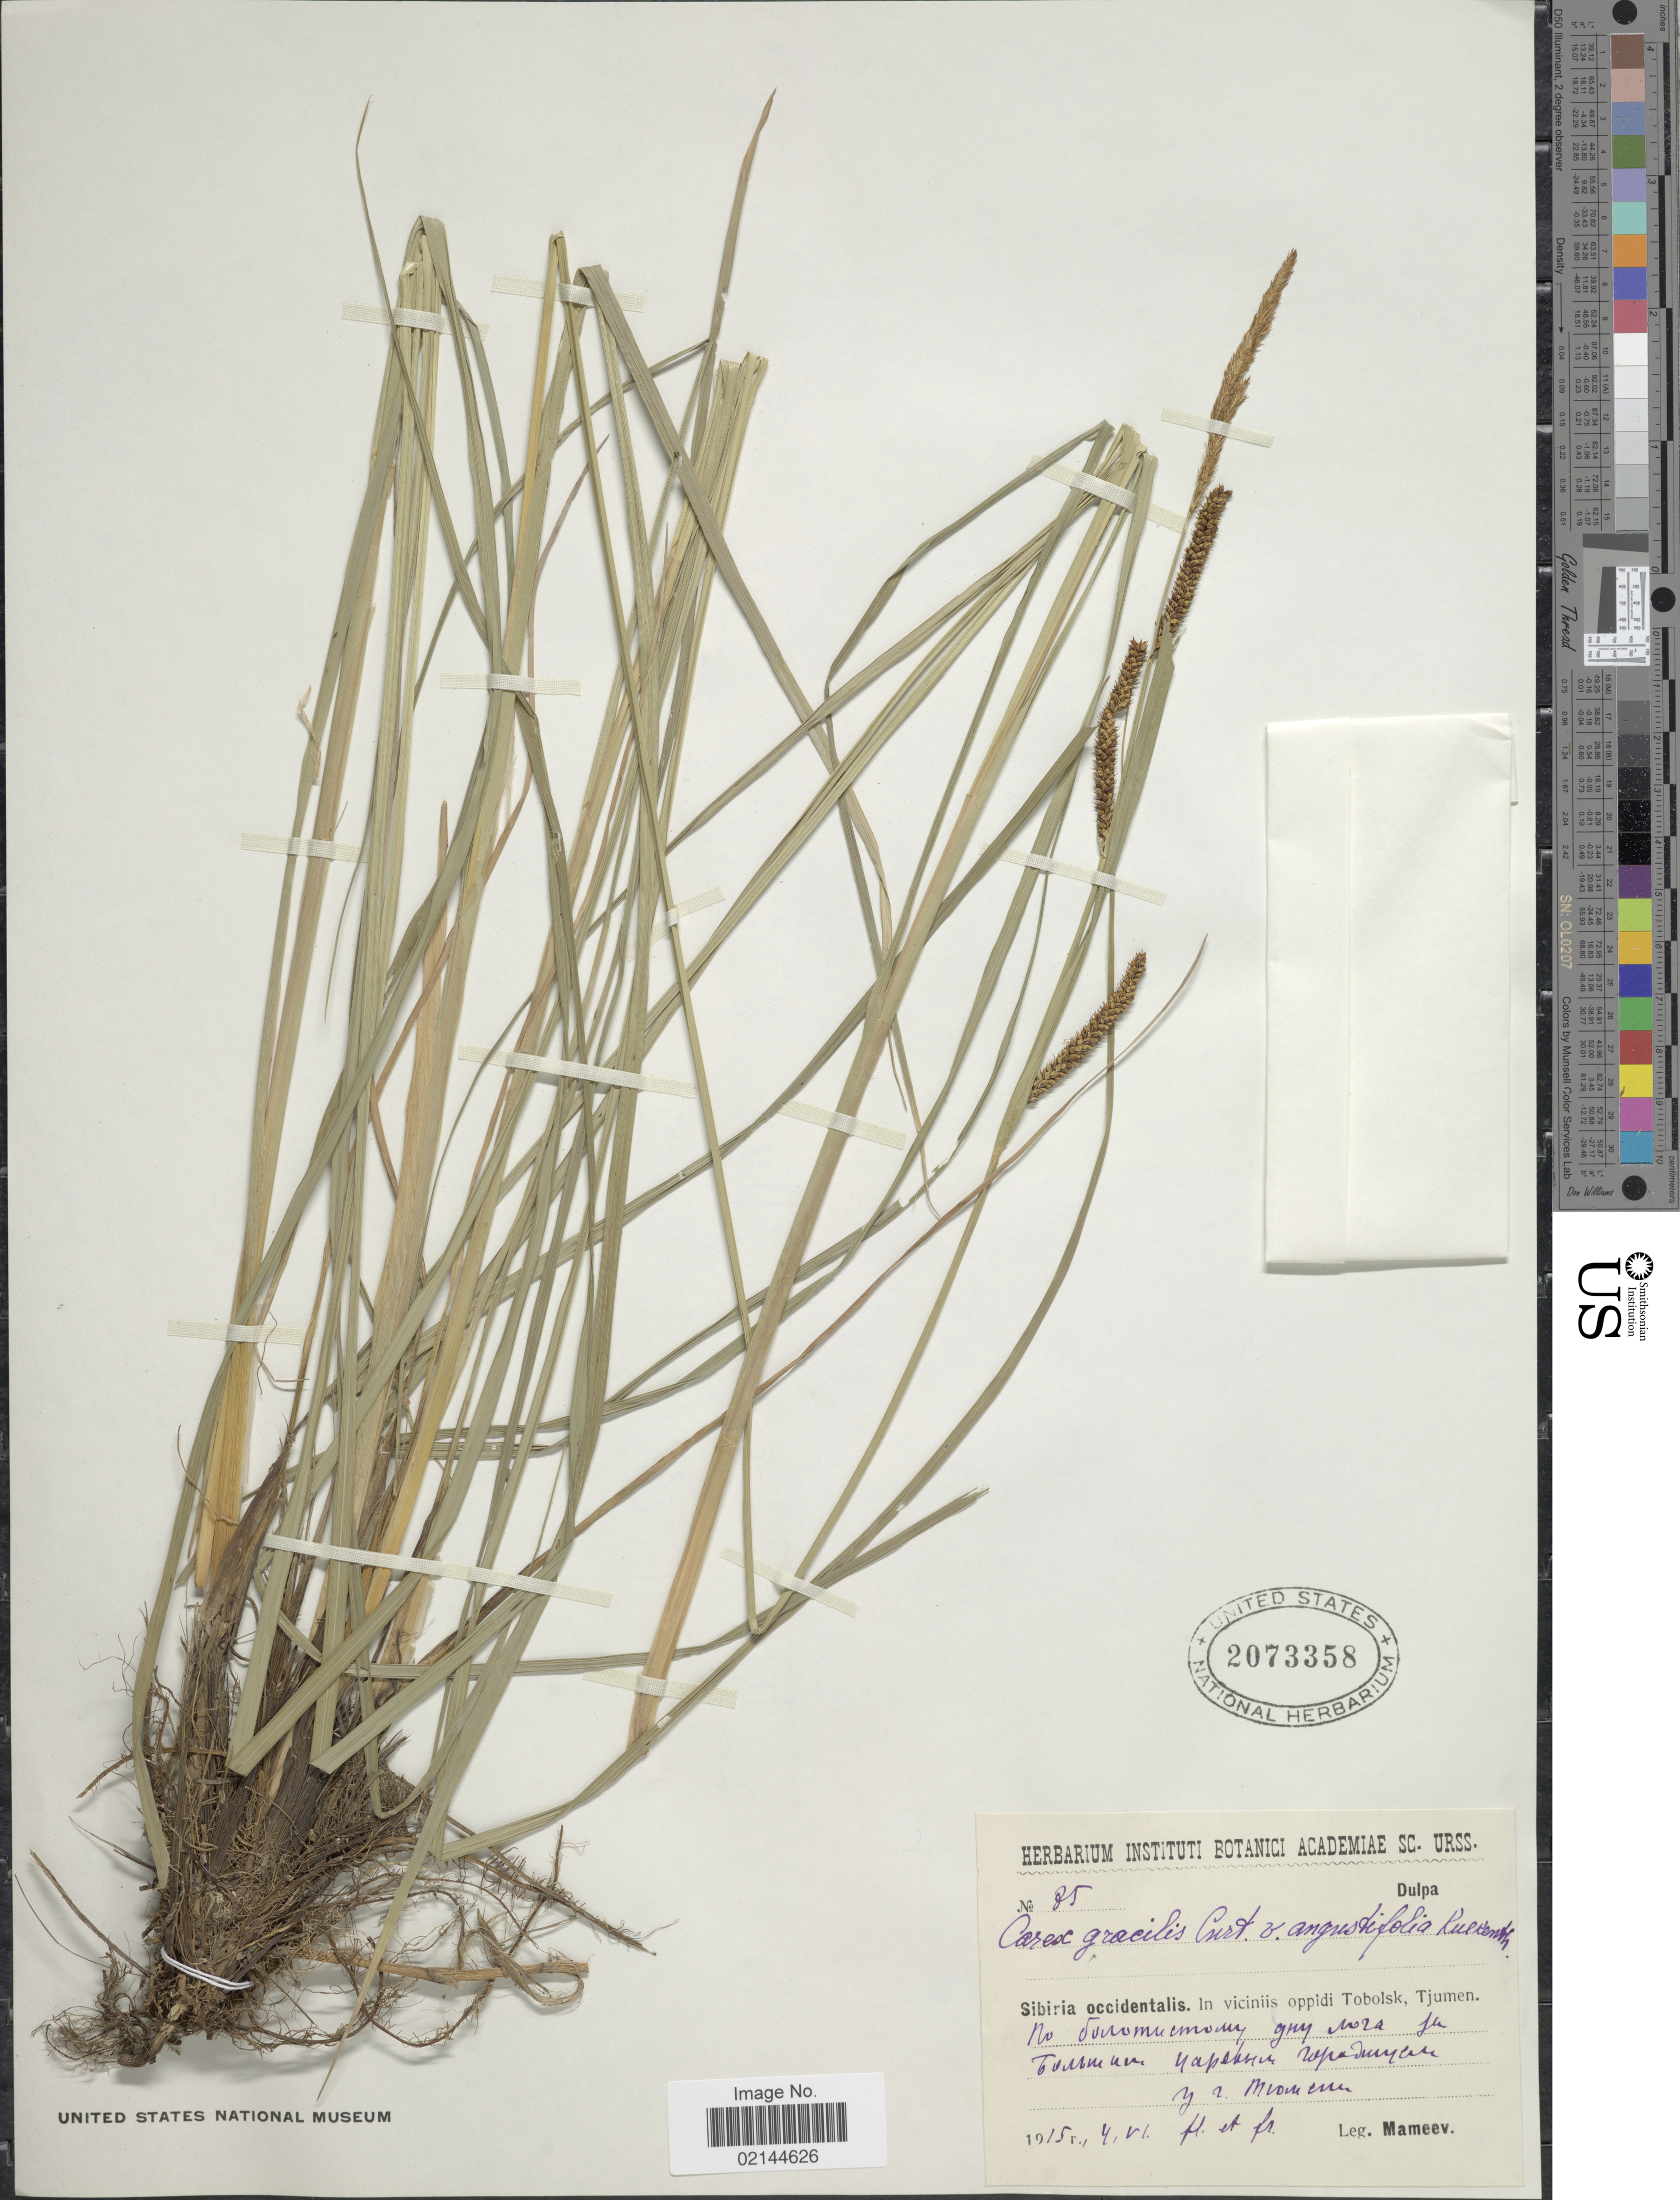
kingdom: Plantae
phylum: Tracheophyta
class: Liliopsida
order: Poales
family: Cyperaceae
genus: Carex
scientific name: Carex acuta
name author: L.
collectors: Mameev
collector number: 85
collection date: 1915-06-04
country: Russian Federation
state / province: Tyumen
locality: Sibiria occidentalis. In viciniis oppidi Tobolsk, Tjumen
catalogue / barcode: US 2073358